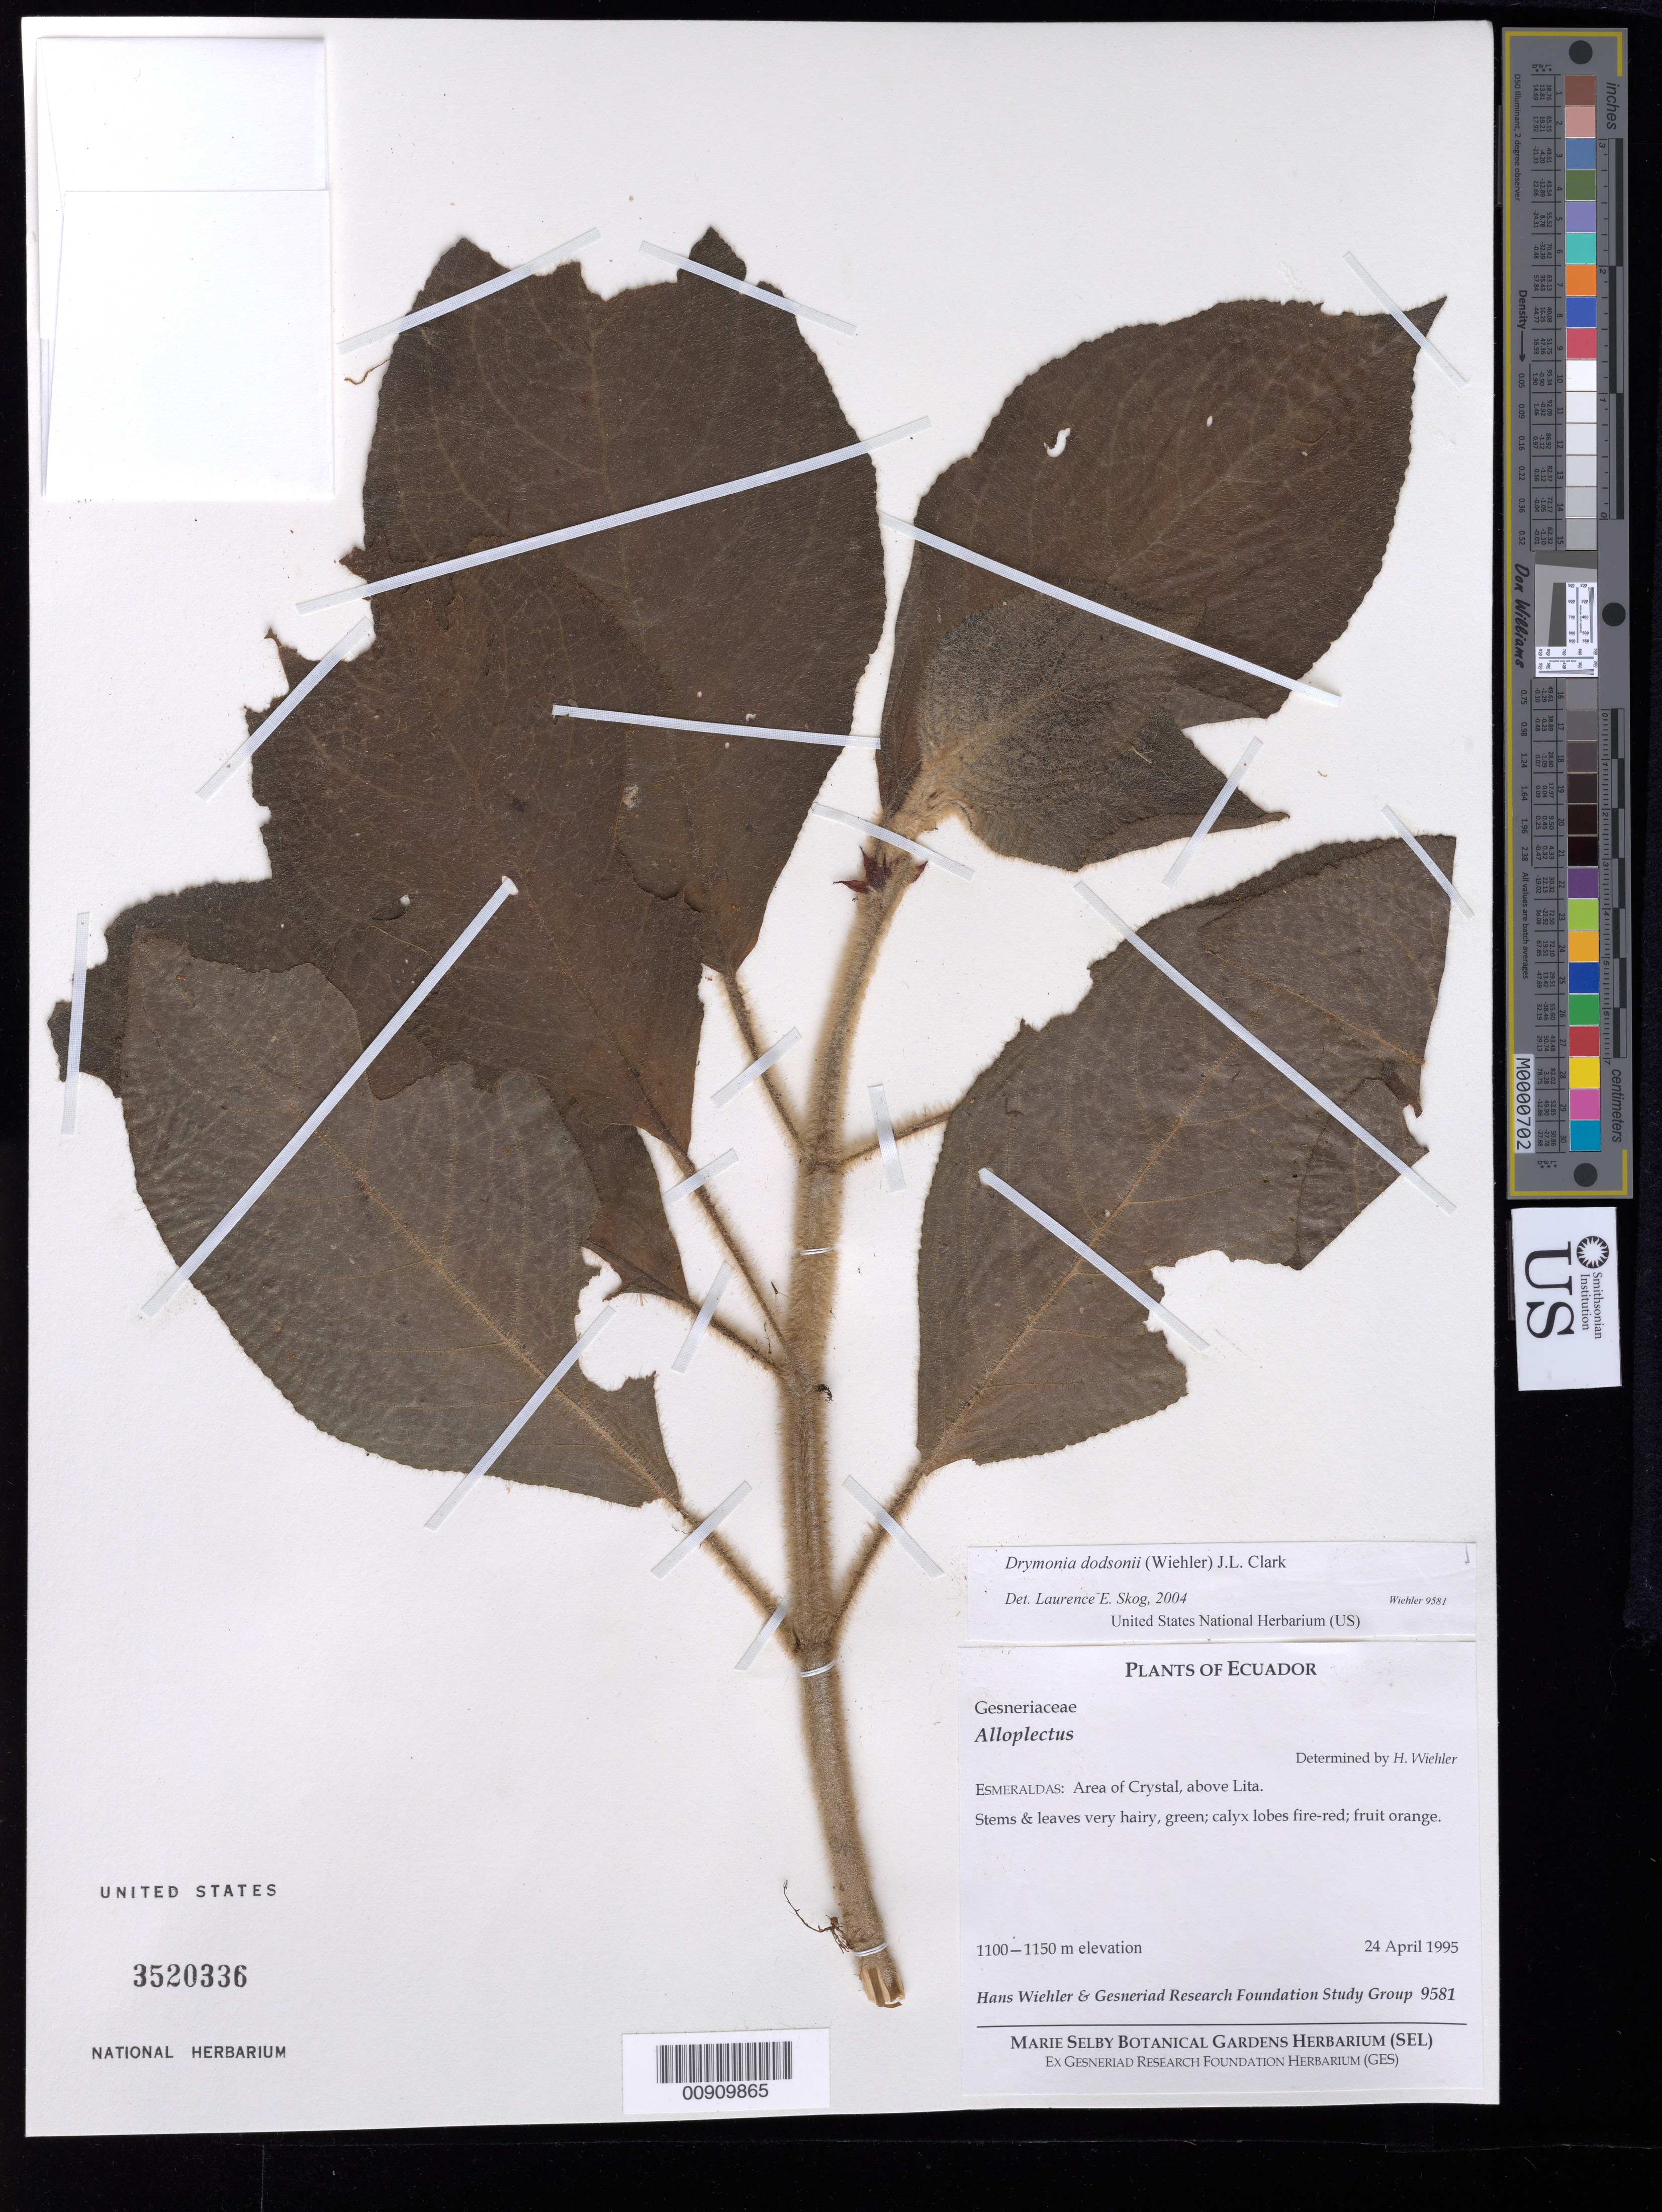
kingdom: Plantae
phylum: Tracheophyta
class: Magnoliopsida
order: Lamiales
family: Gesneriaceae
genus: Drymonia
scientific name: Drymonia dodsonii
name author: (Wiehler) J.L. Clark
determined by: Skog, Laurence E.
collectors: H. J. Wiehler & GRF Study Group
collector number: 9581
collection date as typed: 24 Apr 1995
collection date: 1995-04-24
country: Ecuador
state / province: Esmeraldas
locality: Esmeraldas: area of Crystal, above Lita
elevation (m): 1100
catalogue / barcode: US 3520336